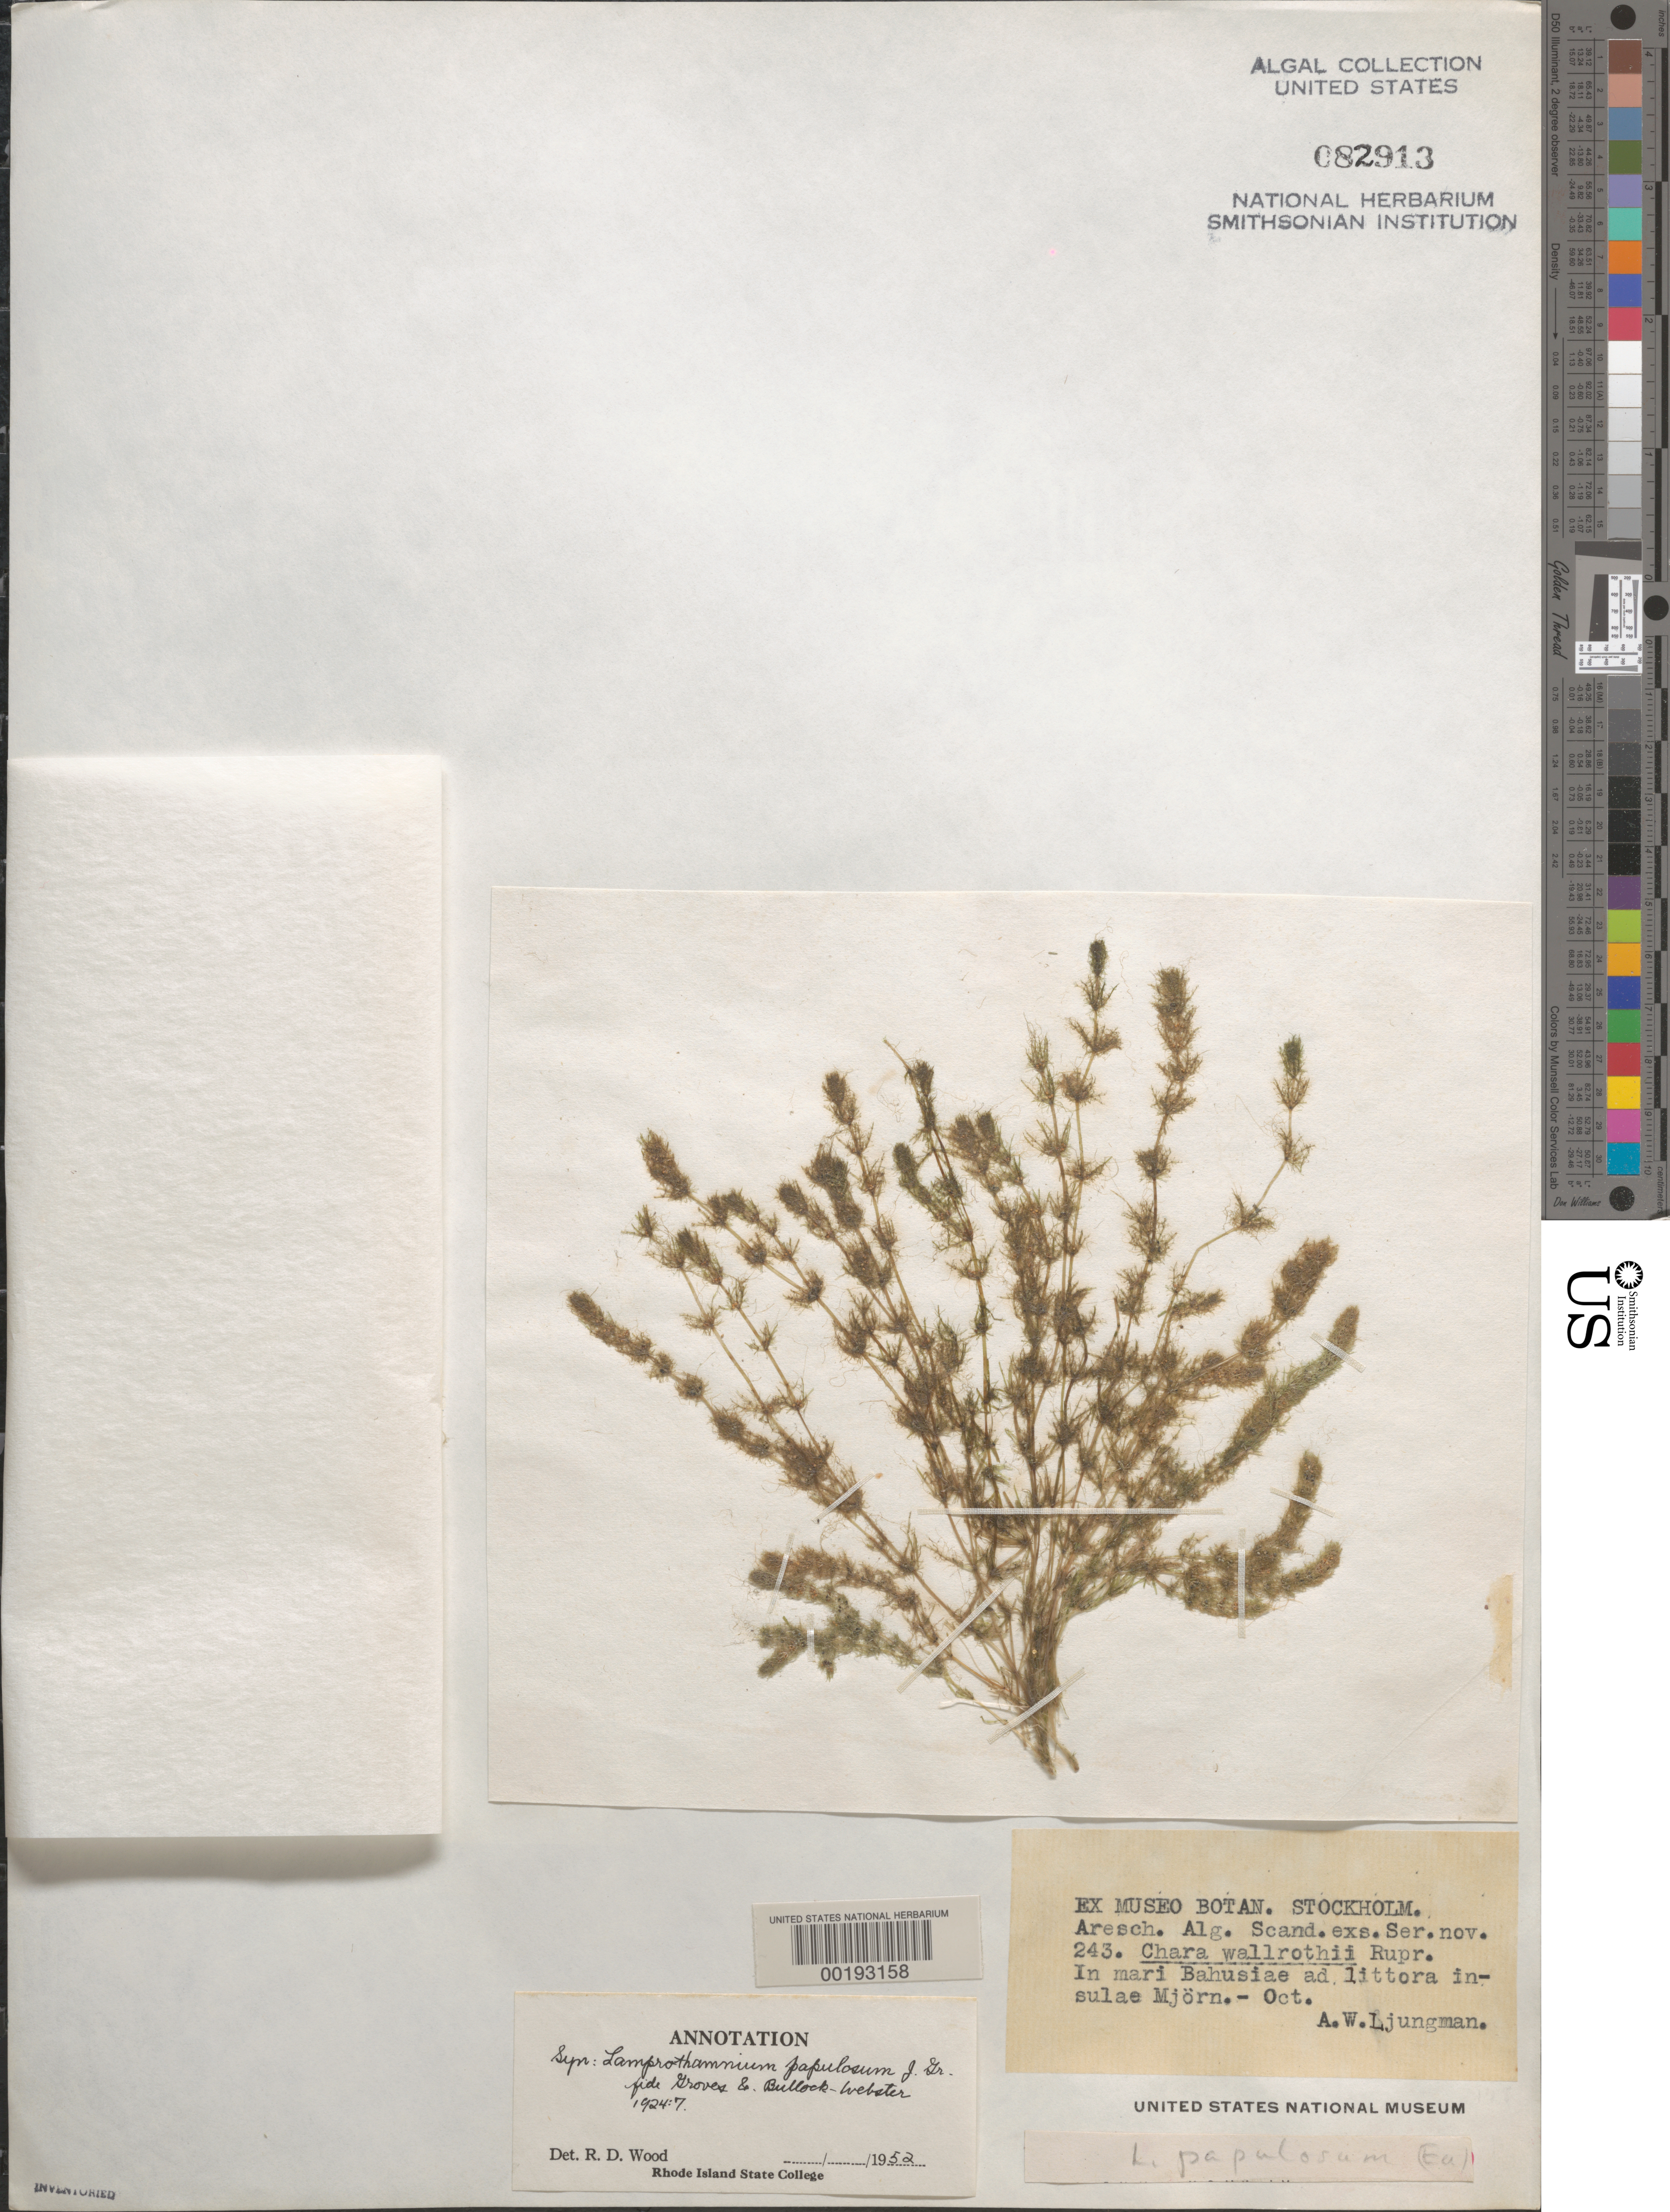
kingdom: Plantae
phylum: Charophyta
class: Charophyceae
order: Charales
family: Characeae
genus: Lamprothamnium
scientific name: Lamprothamnium papulosum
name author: (Wallr.) J. Groves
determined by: Wood, R. D.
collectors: A. Ljungman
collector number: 243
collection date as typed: Oct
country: Sweden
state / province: Västra Götaland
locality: Mjorn island, bohus bay (mari bahusiae)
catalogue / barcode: US 82913